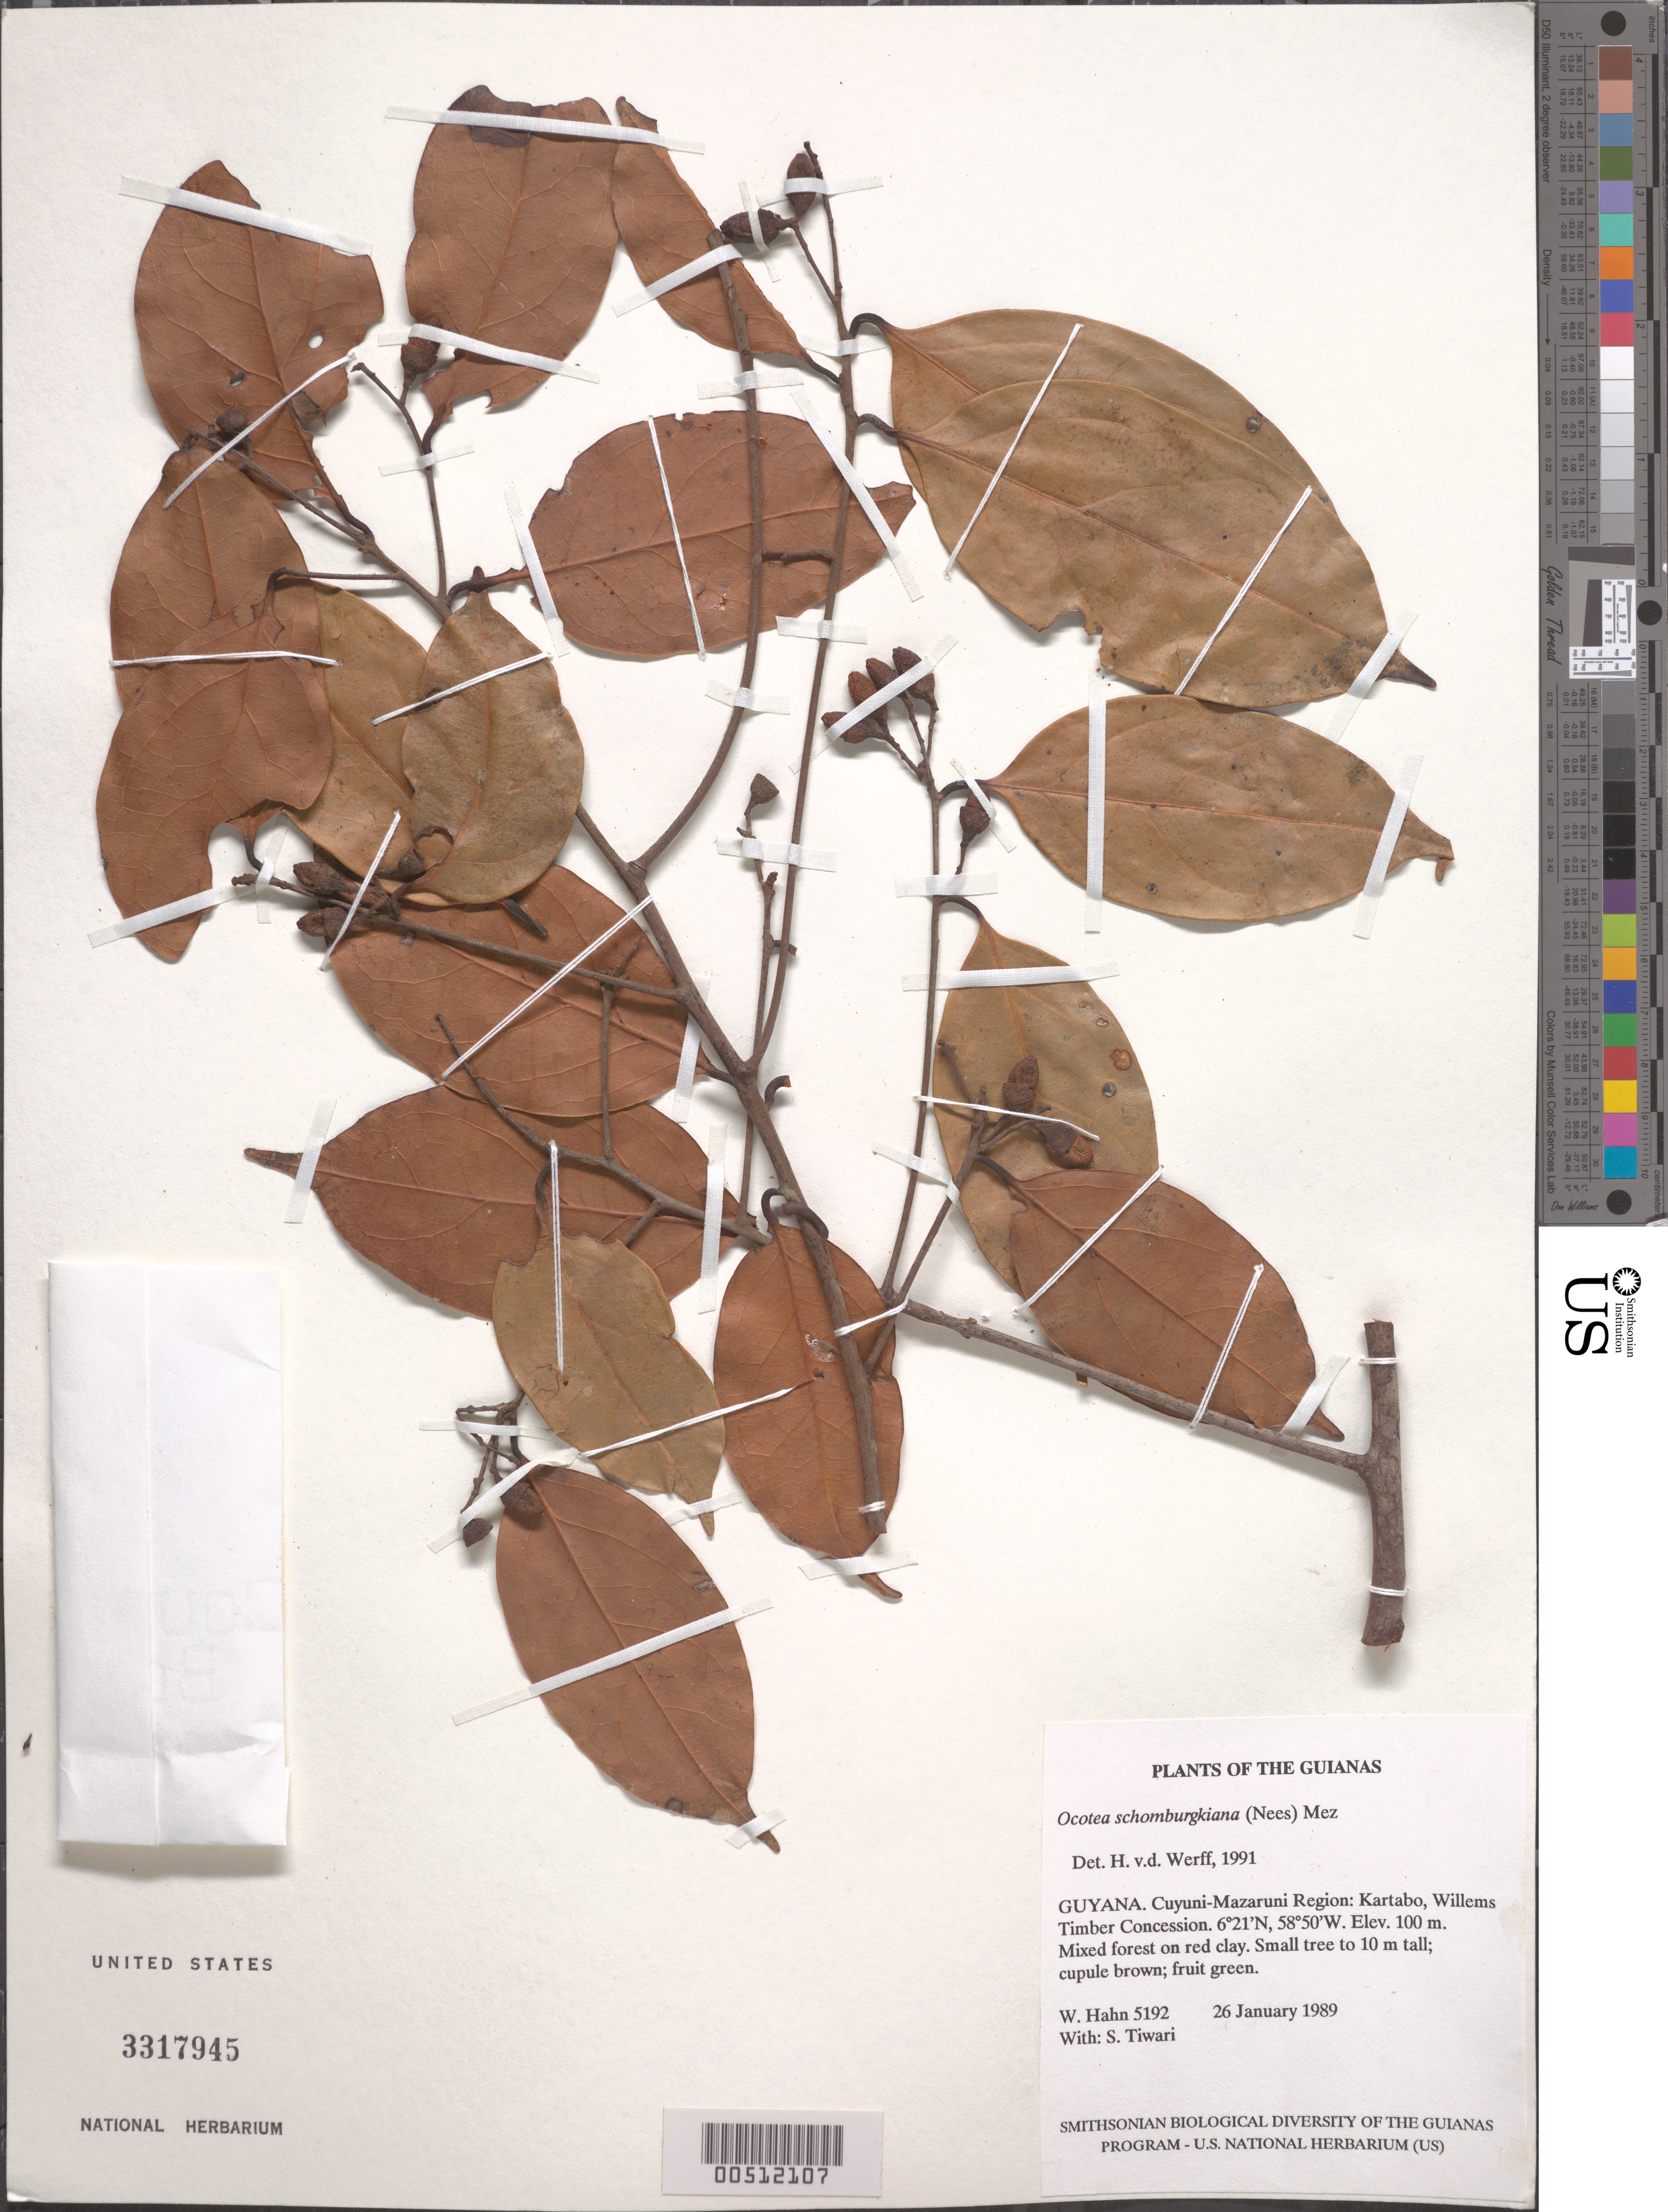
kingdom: Plantae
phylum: Tracheophyta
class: Magnoliopsida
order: Laurales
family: Lauraceae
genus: Ocotea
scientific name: Ocotea schomburgkiana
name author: (Nees) Mez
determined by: van der Werff, H., (MO), Missouri Botanical Garden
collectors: W. Hahn & S. Tiwari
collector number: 5192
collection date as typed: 26 January 1989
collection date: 1989-01-26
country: Guyana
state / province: Cuyuni-Mazaruni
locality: Kartabo, Willems Timber concession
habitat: Mixed forest on red clay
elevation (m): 100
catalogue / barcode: US 3317945